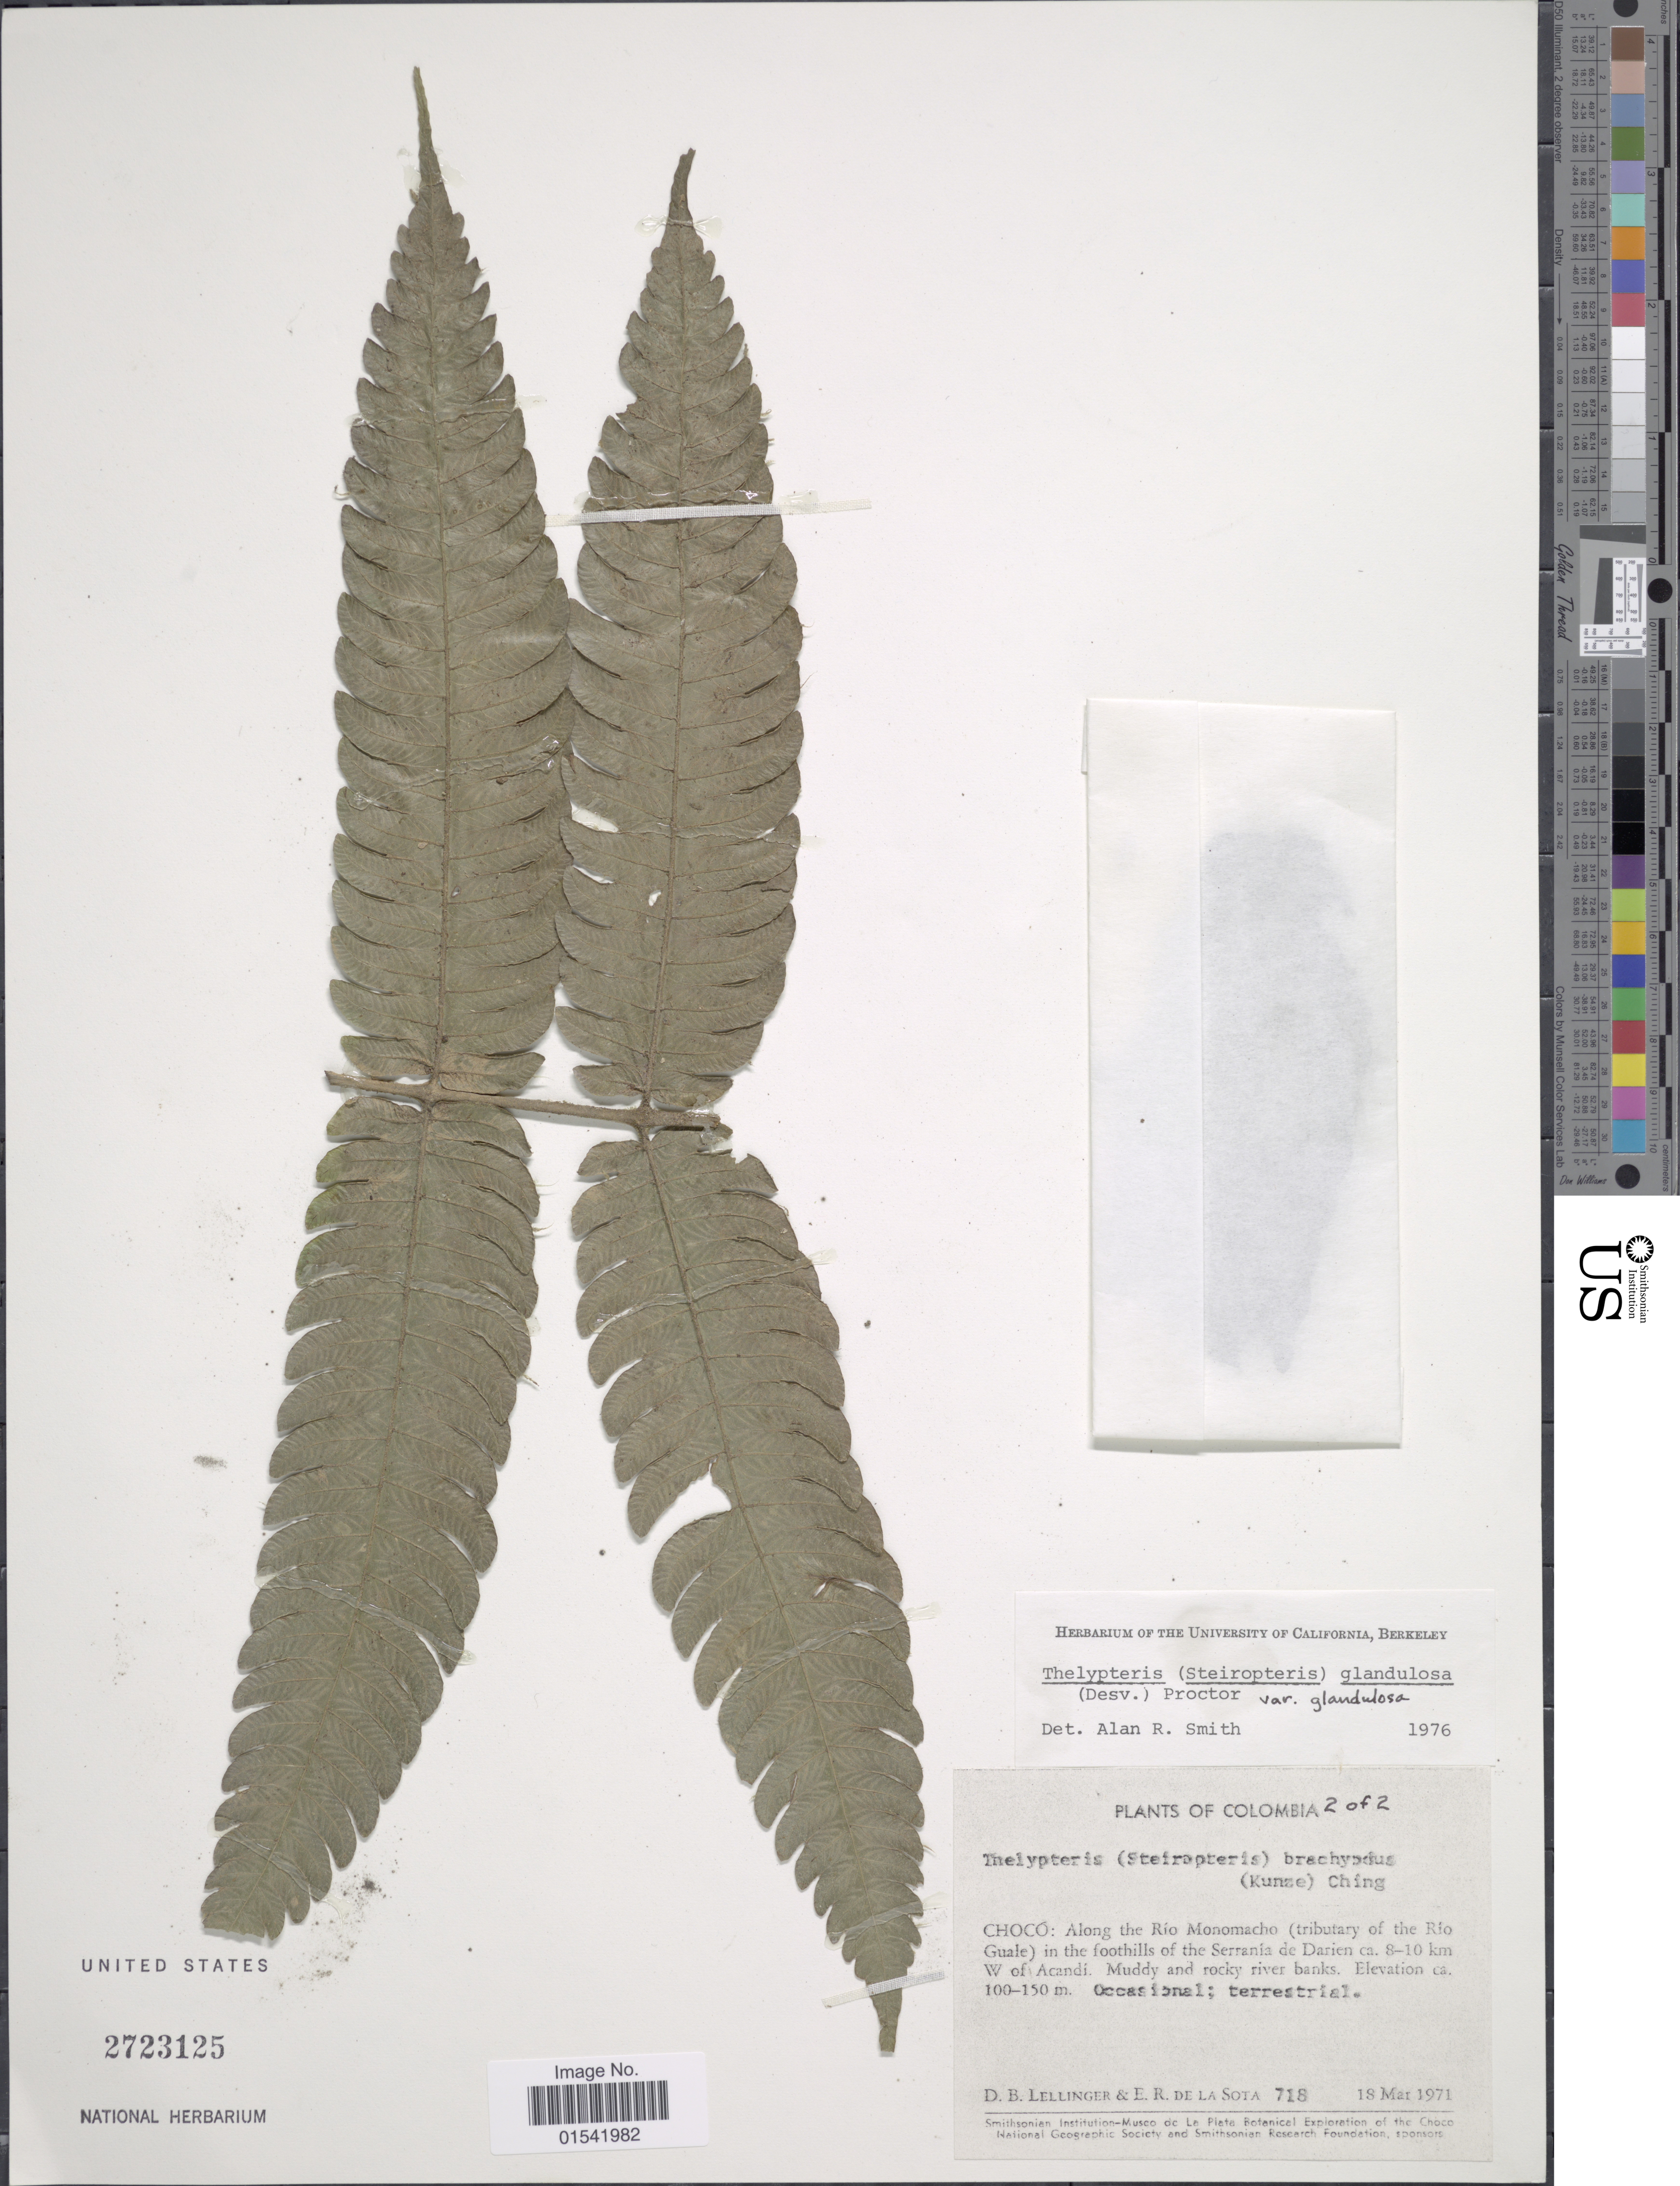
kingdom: Plantae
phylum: Tracheophyta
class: Polypodiopsida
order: Polypodiales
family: Thelypteridaceae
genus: Steiropteris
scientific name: Steiropteris glandulosa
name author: (Hook. f.) Pic. Serm.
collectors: D. B. Lellinger & E. R. de la Sota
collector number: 718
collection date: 1971-03-18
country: Colombia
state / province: Chocó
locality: Along the Río Monomacho (tributary of the Río Guale) in the foothills of the Serranía de Darien ca. 8-10 km W of Acandi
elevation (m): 100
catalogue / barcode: US 2723125